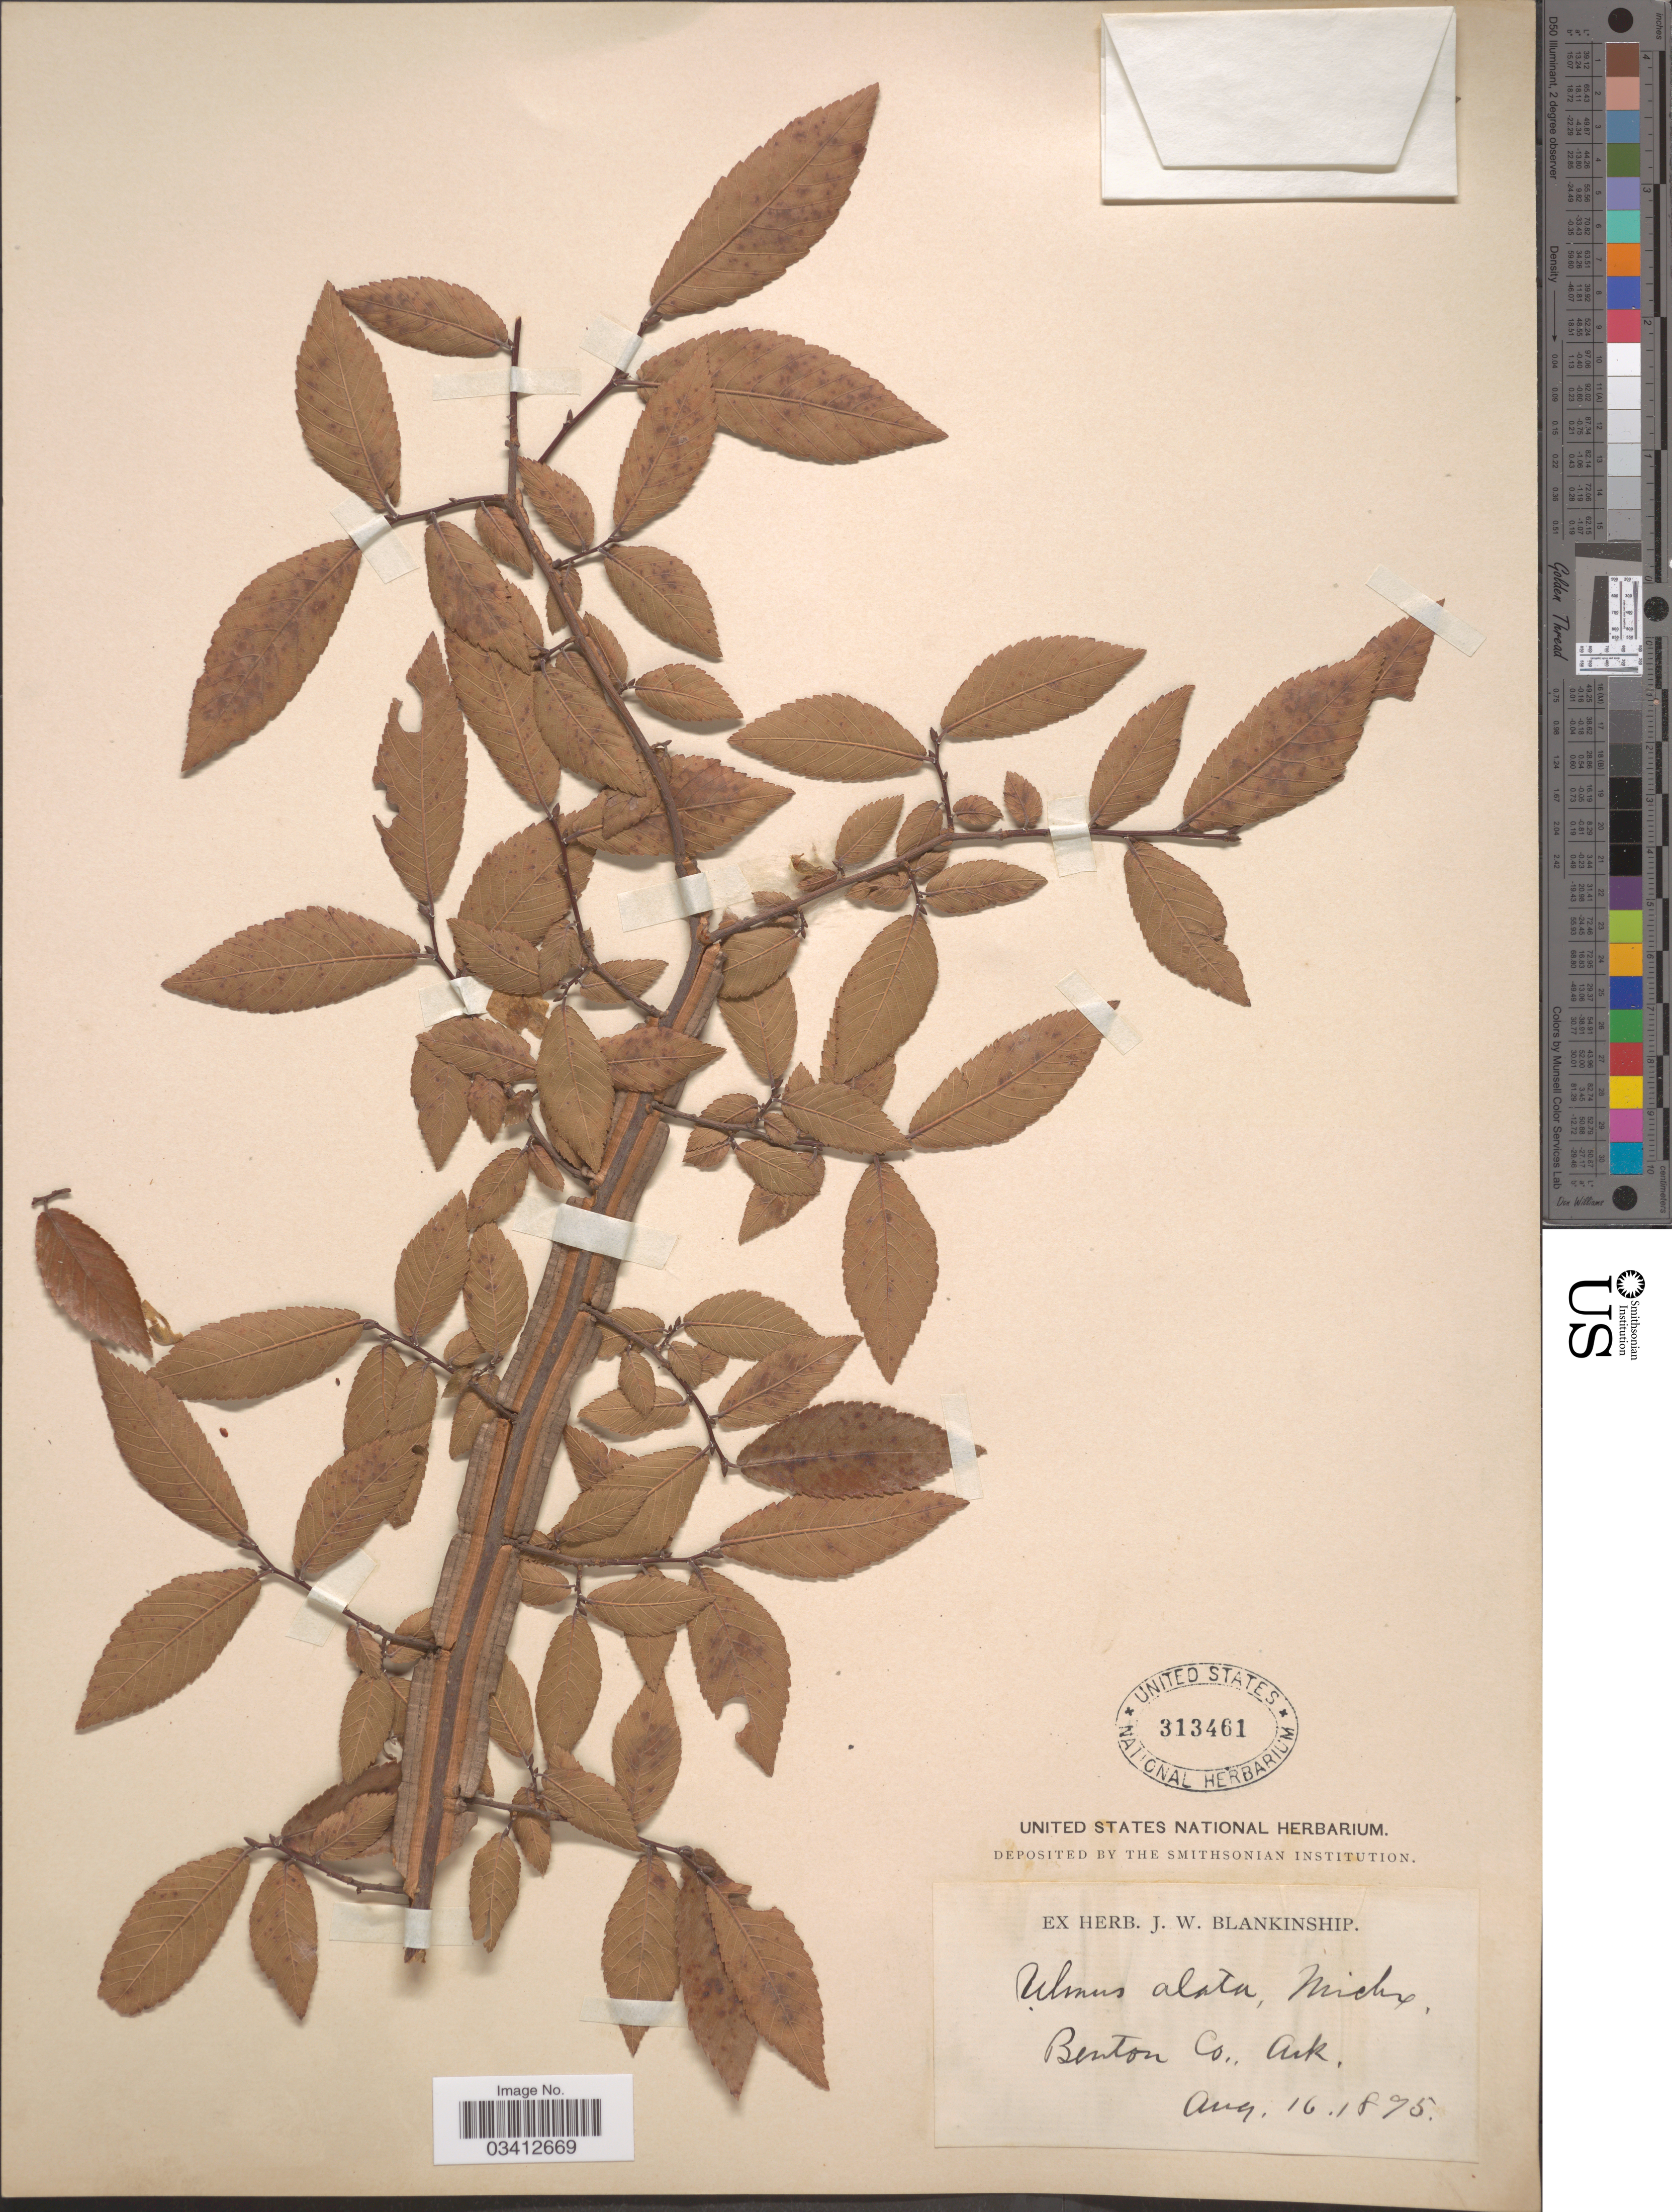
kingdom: Plantae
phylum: Tracheophyta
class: Magnoliopsida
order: Rosales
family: Ulmaceae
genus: Ulmus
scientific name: Ulmus alata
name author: Michx.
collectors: ex herb. J. W. Blankinship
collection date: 1895-08-16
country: United States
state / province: Arkansas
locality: Benton Co.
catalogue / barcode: US 313461